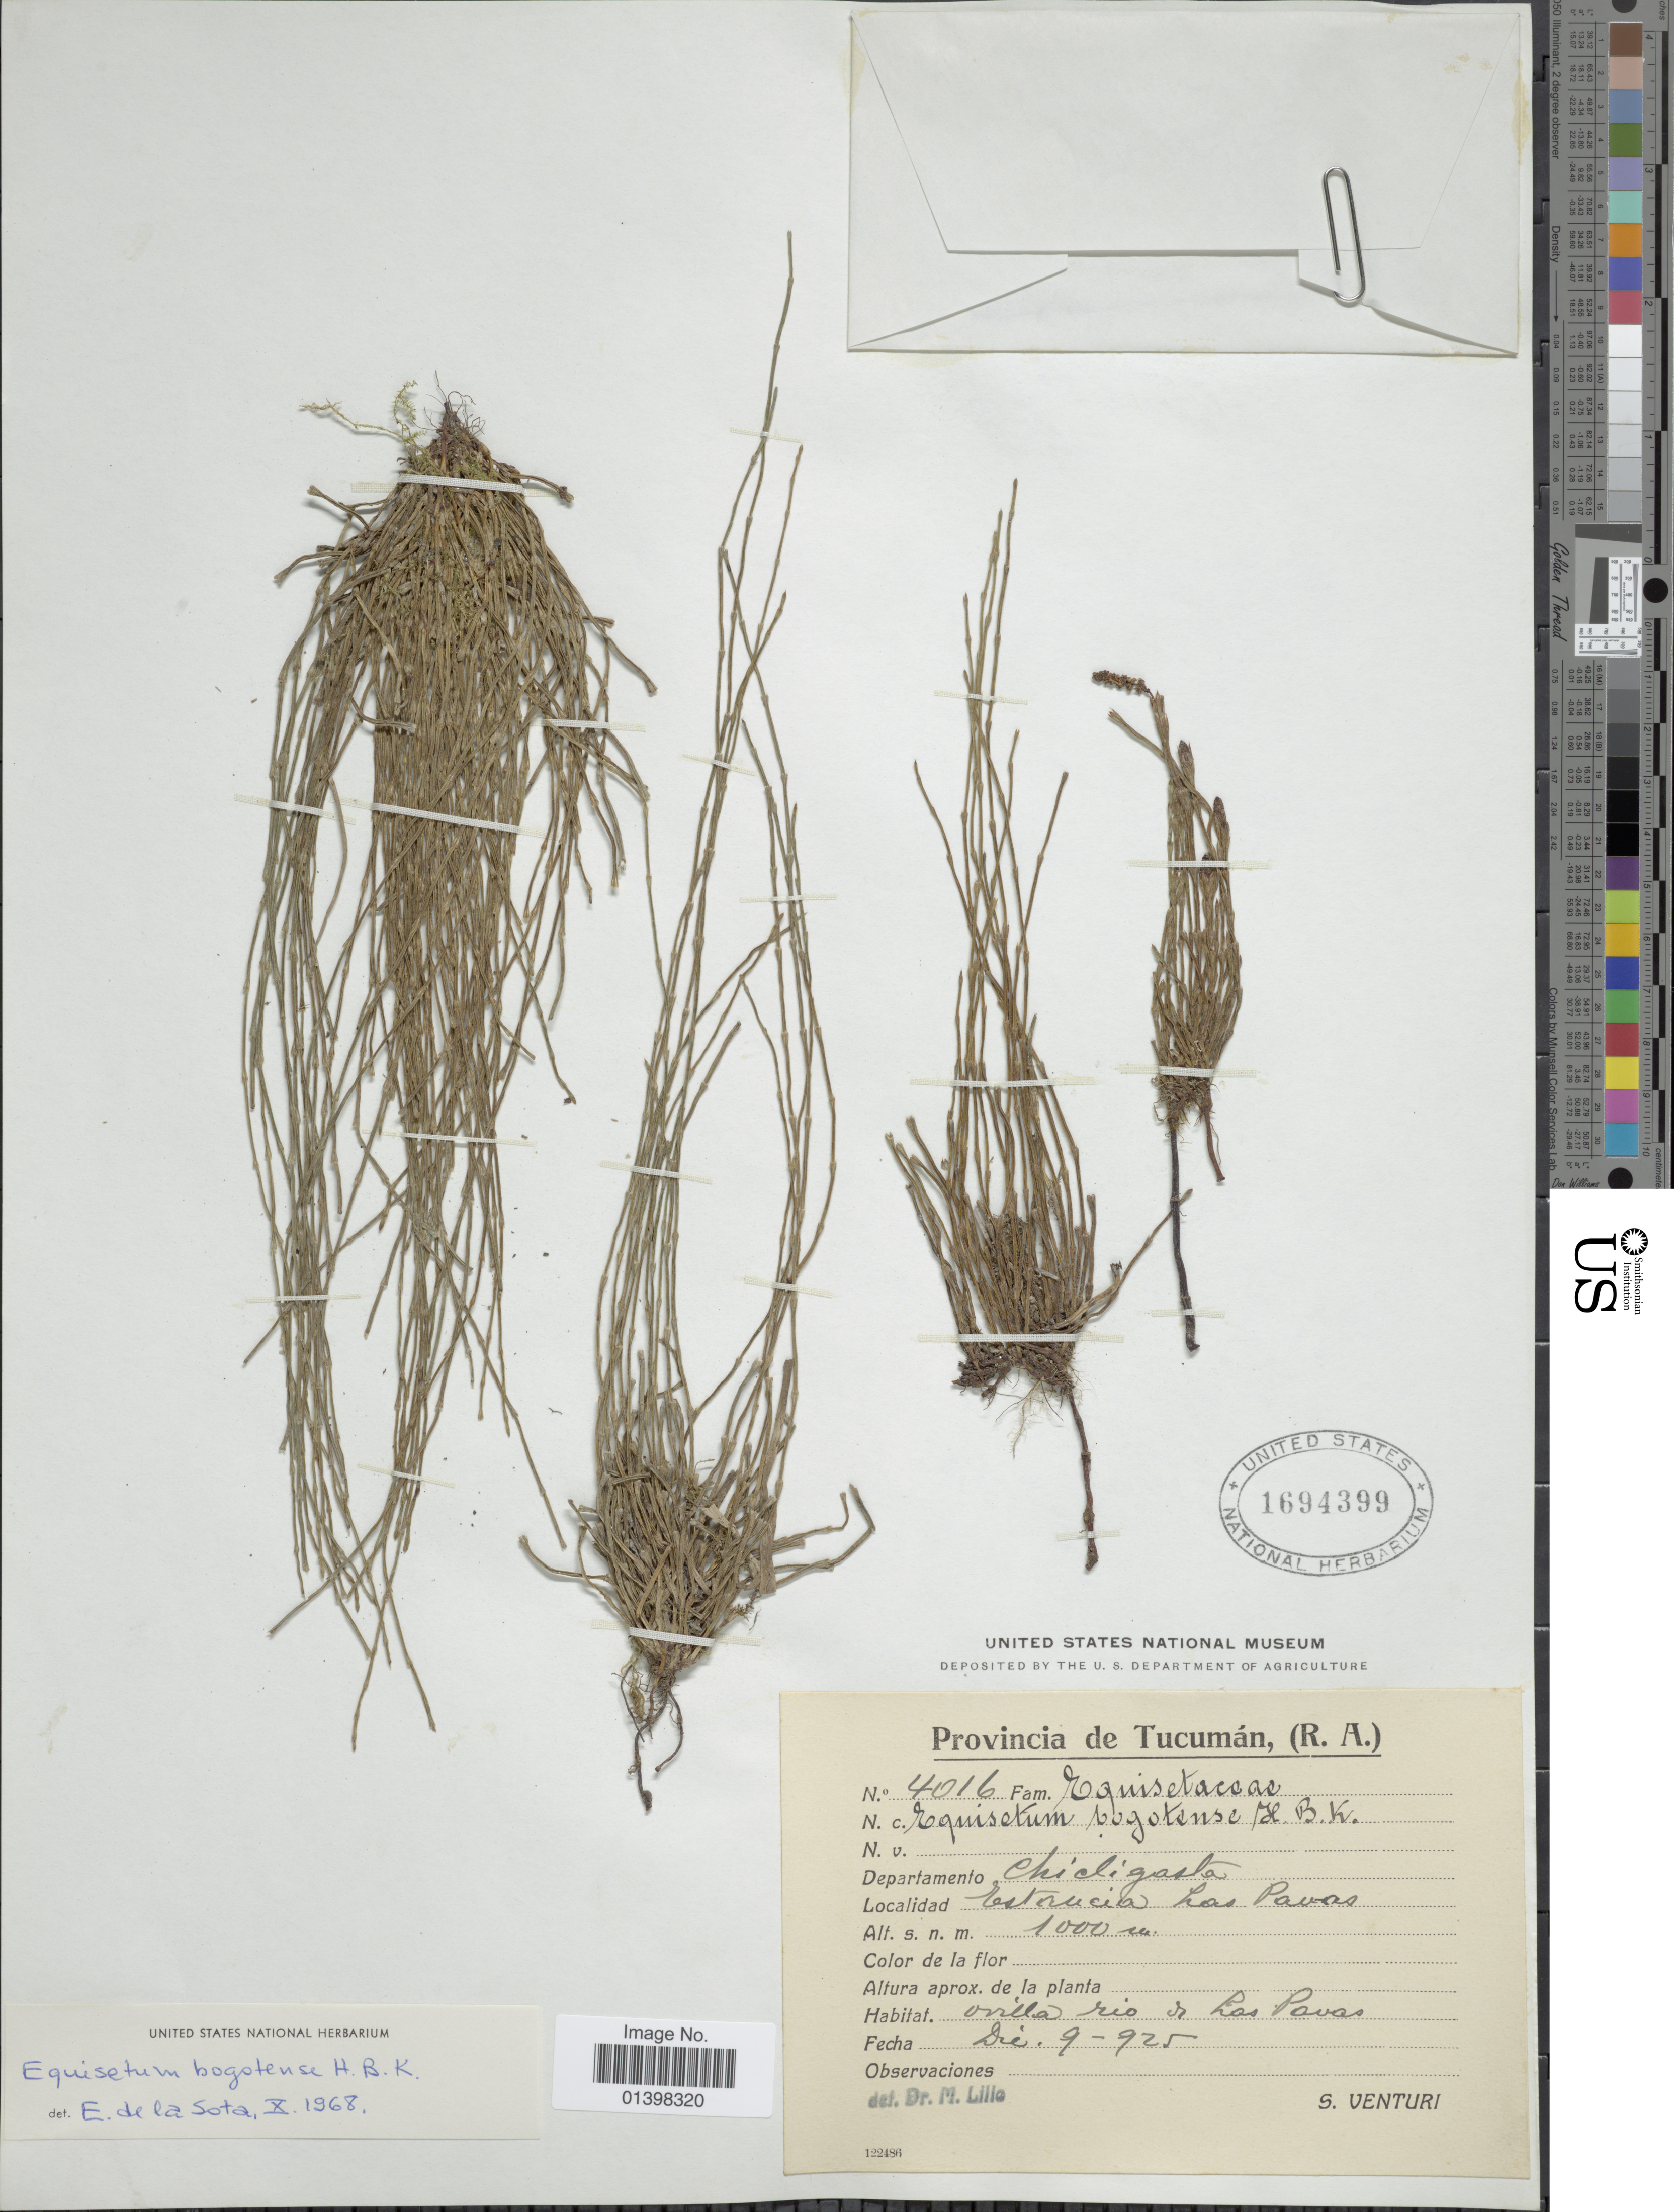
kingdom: Plantae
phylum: Tracheophyta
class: Polypodiopsida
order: Equisetales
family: Equisetaceae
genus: Equisetum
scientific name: Equisetum bogotense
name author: Kunth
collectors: S. Venturi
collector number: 4016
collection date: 1925-12-09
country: Argentina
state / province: Tucuman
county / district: Chicligasta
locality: Estancia Las Pavas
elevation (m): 1000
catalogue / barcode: US 1694399